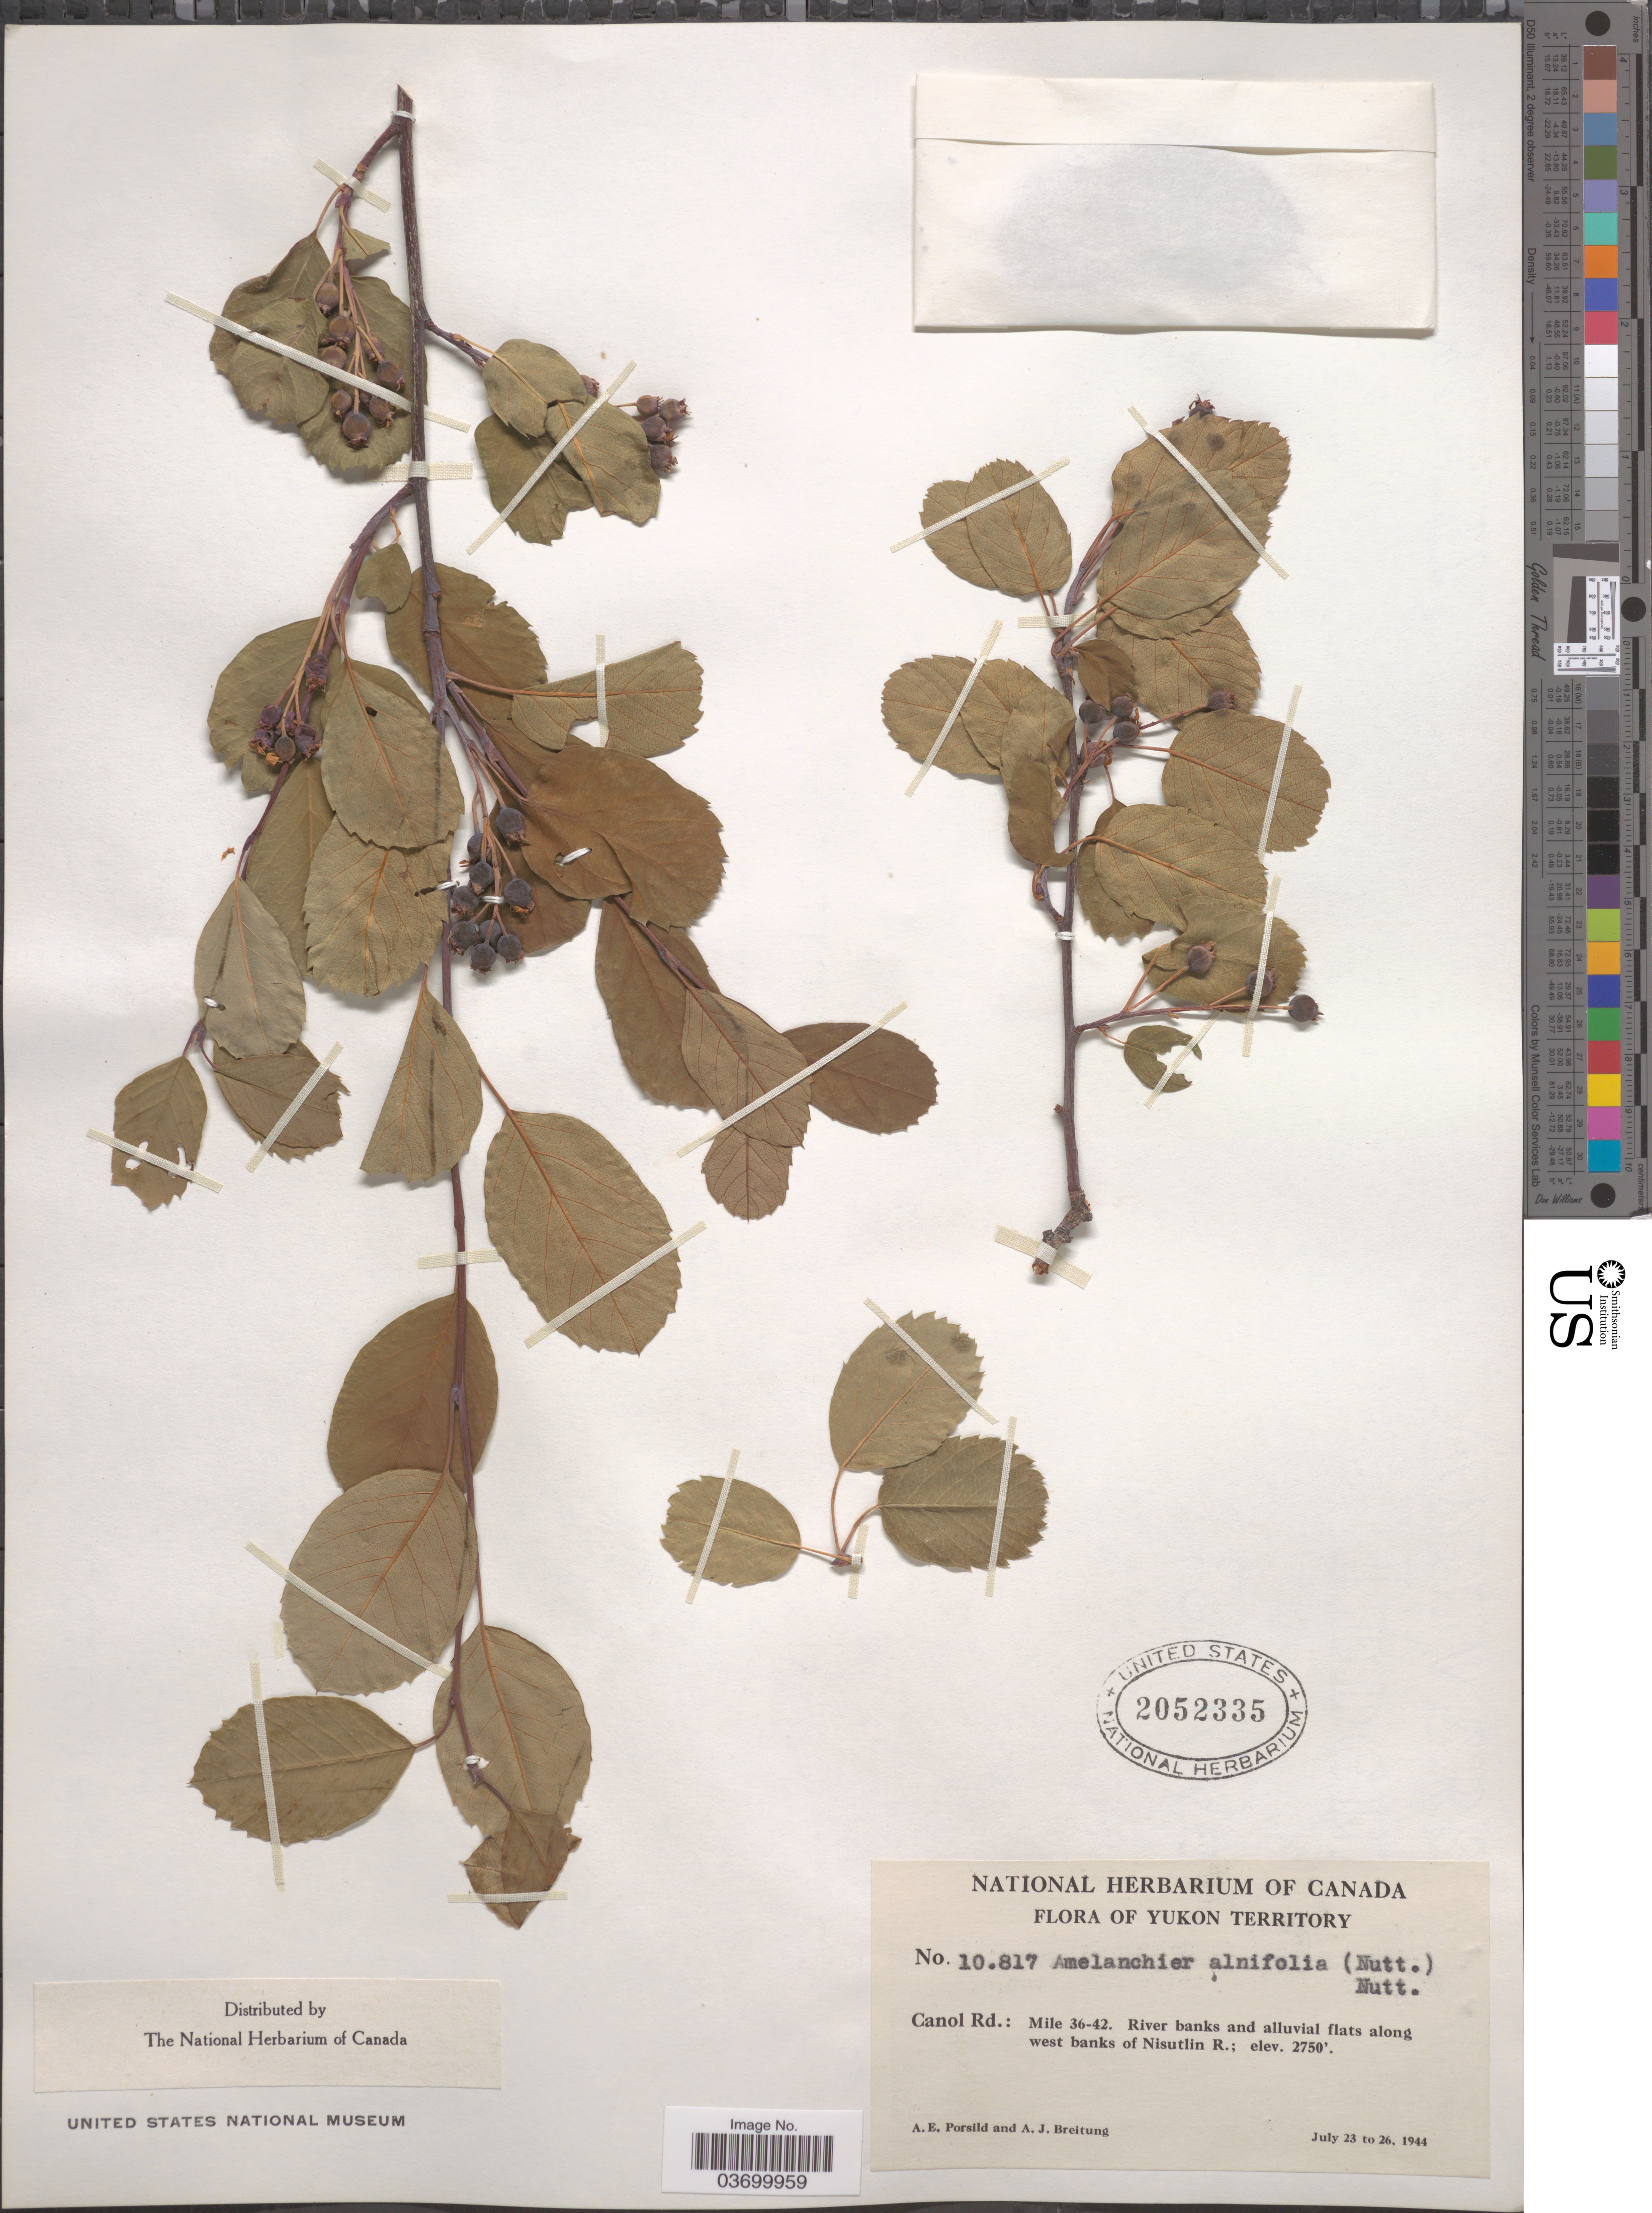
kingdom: Plantae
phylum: Tracheophyta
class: Magnoliopsida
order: Rosales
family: Rosaceae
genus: Amelanchier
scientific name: Amelanchier alnifolia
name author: (Nutt.) Nutt. ex M. Roem.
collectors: A. E. Porsild & A. Breitung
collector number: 10817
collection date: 1944-07-23/1944-07-26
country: Canada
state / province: Yukon Territory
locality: Canol Rd.: Mile 36-42. River banks and alluvial flats along west banks of Nisutlin R.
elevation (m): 838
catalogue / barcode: US 2052335